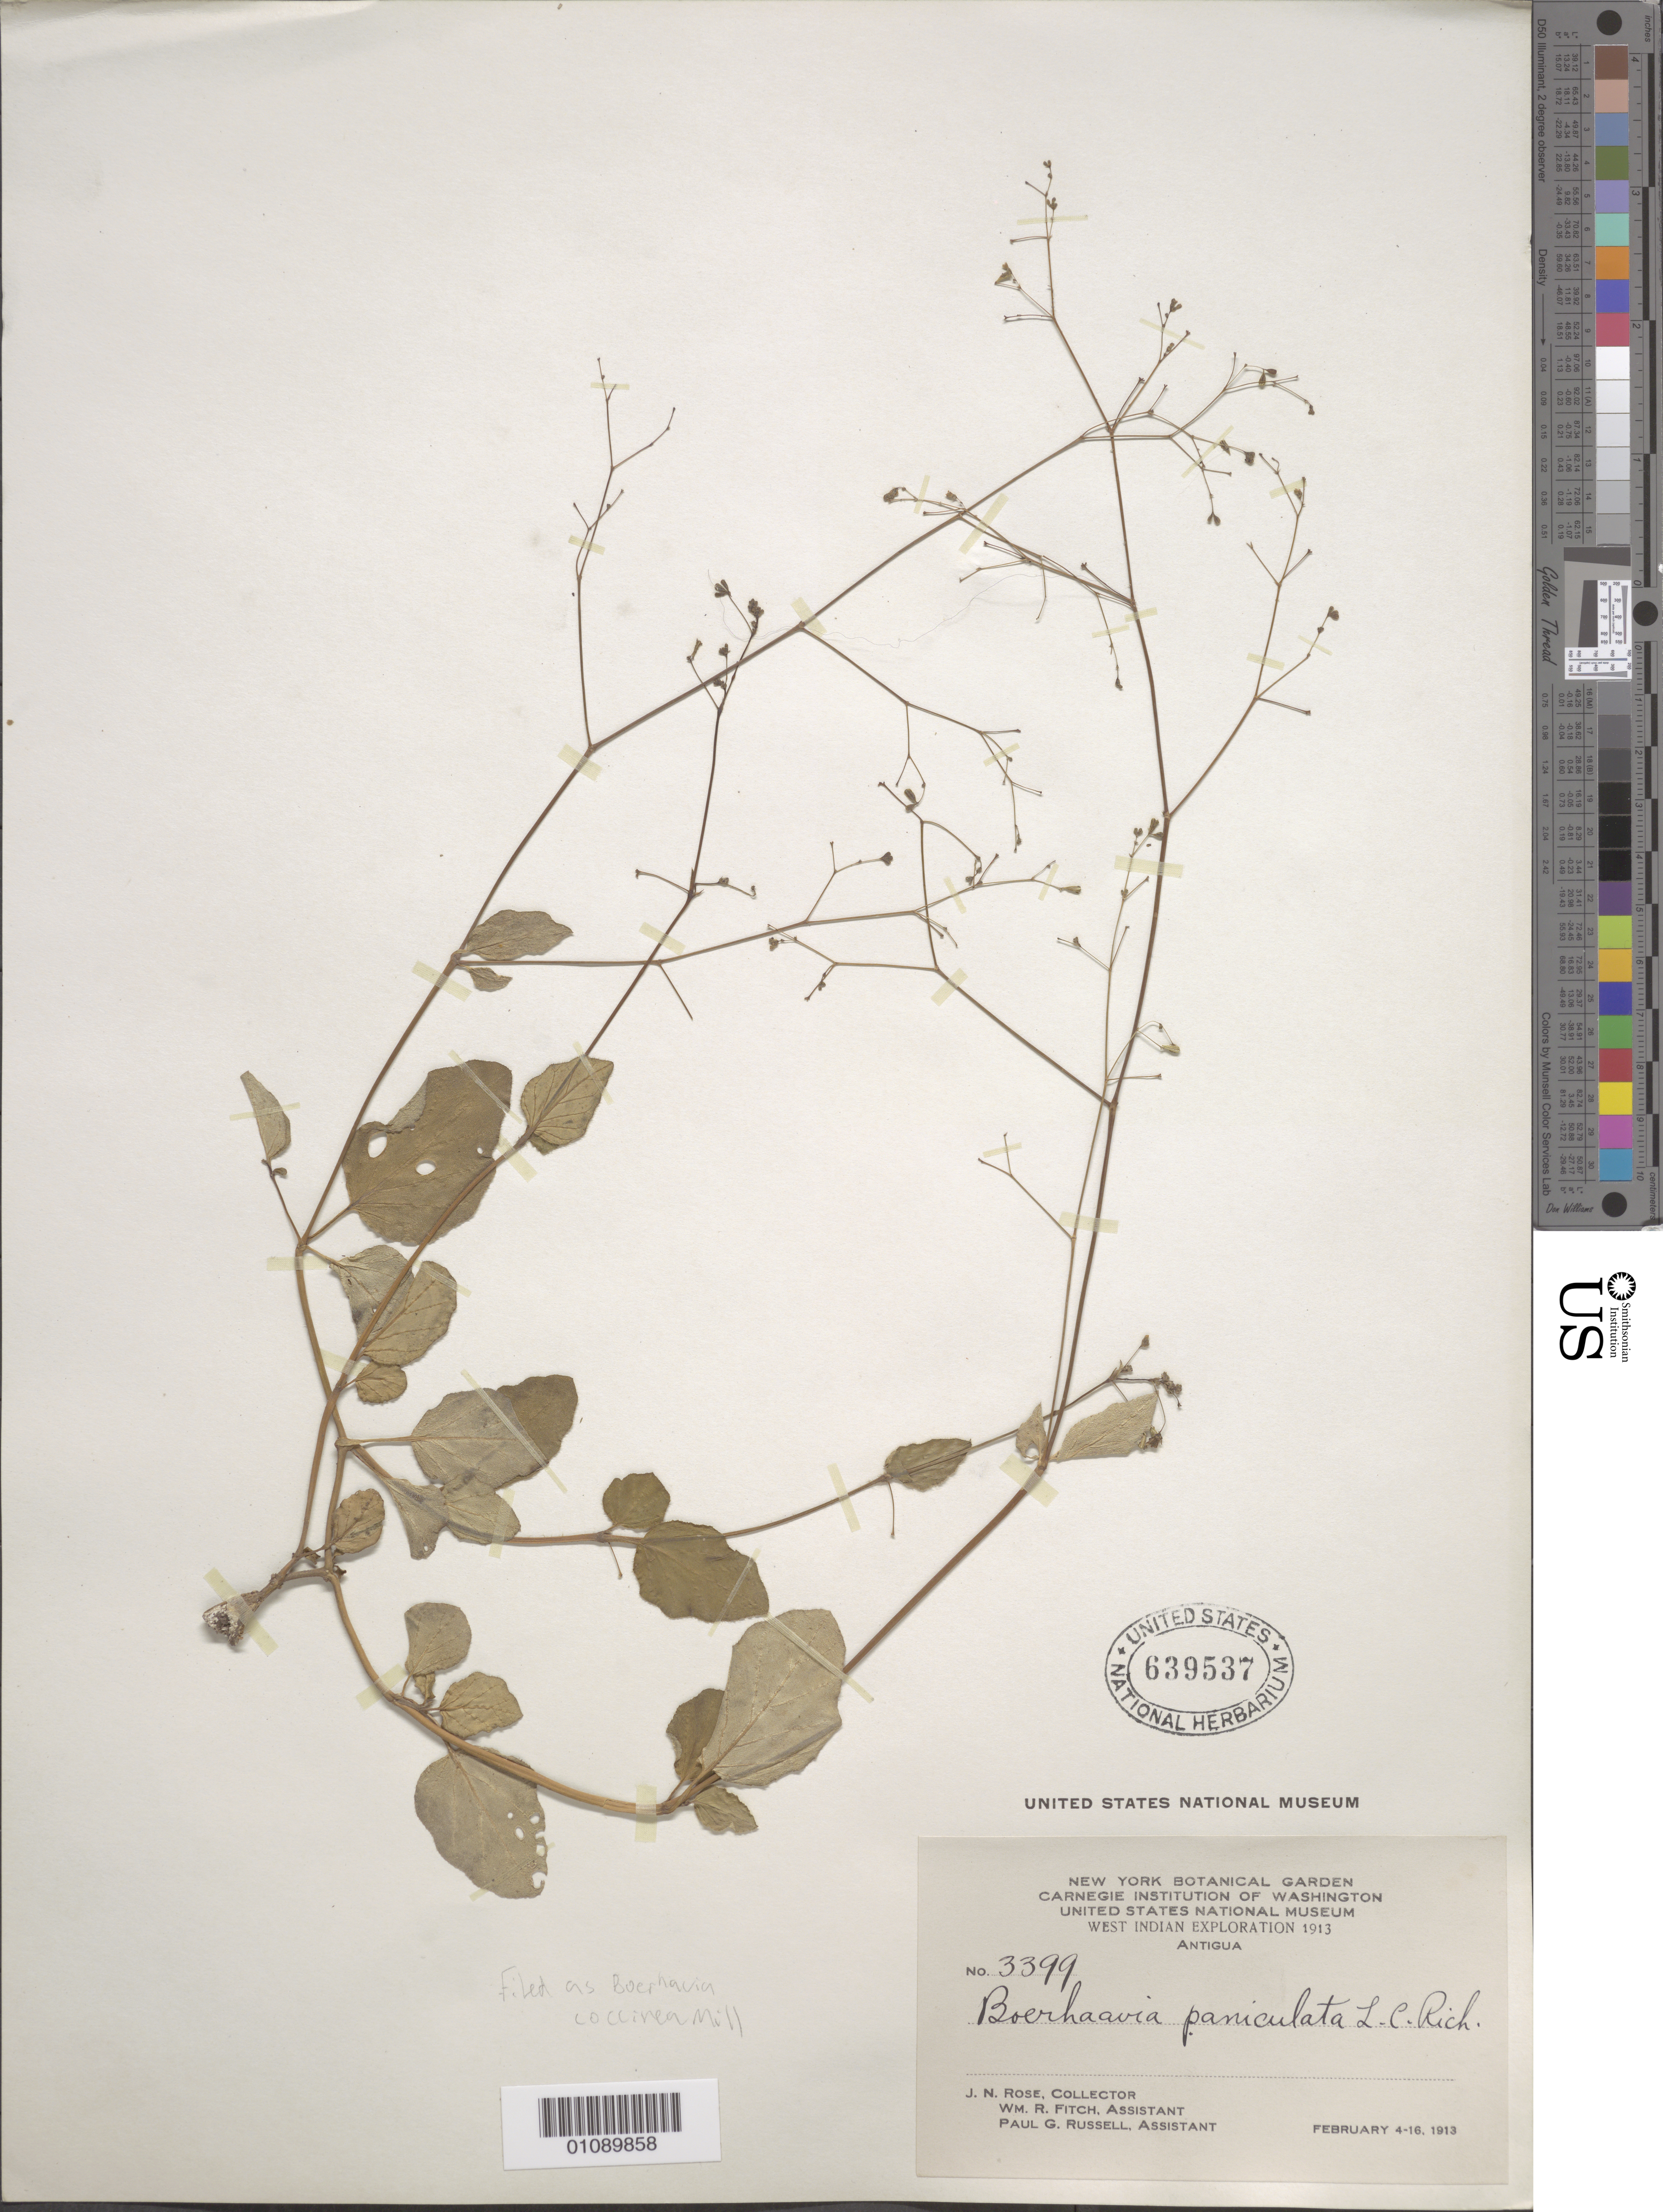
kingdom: Plantae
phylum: Tracheophyta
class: Magnoliopsida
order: Caryophyllales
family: Nyctaginaceae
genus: Boerhavia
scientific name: Boerhavia coccinea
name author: Mill.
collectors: J. N. Rose, W. R. Fitch & P. G. Russell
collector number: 3399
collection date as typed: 04 Feb 1913 to 16 Feb 1913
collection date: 1913-02-04/1913-02-16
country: Antigua and Barbuda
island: Antigua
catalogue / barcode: US 639537